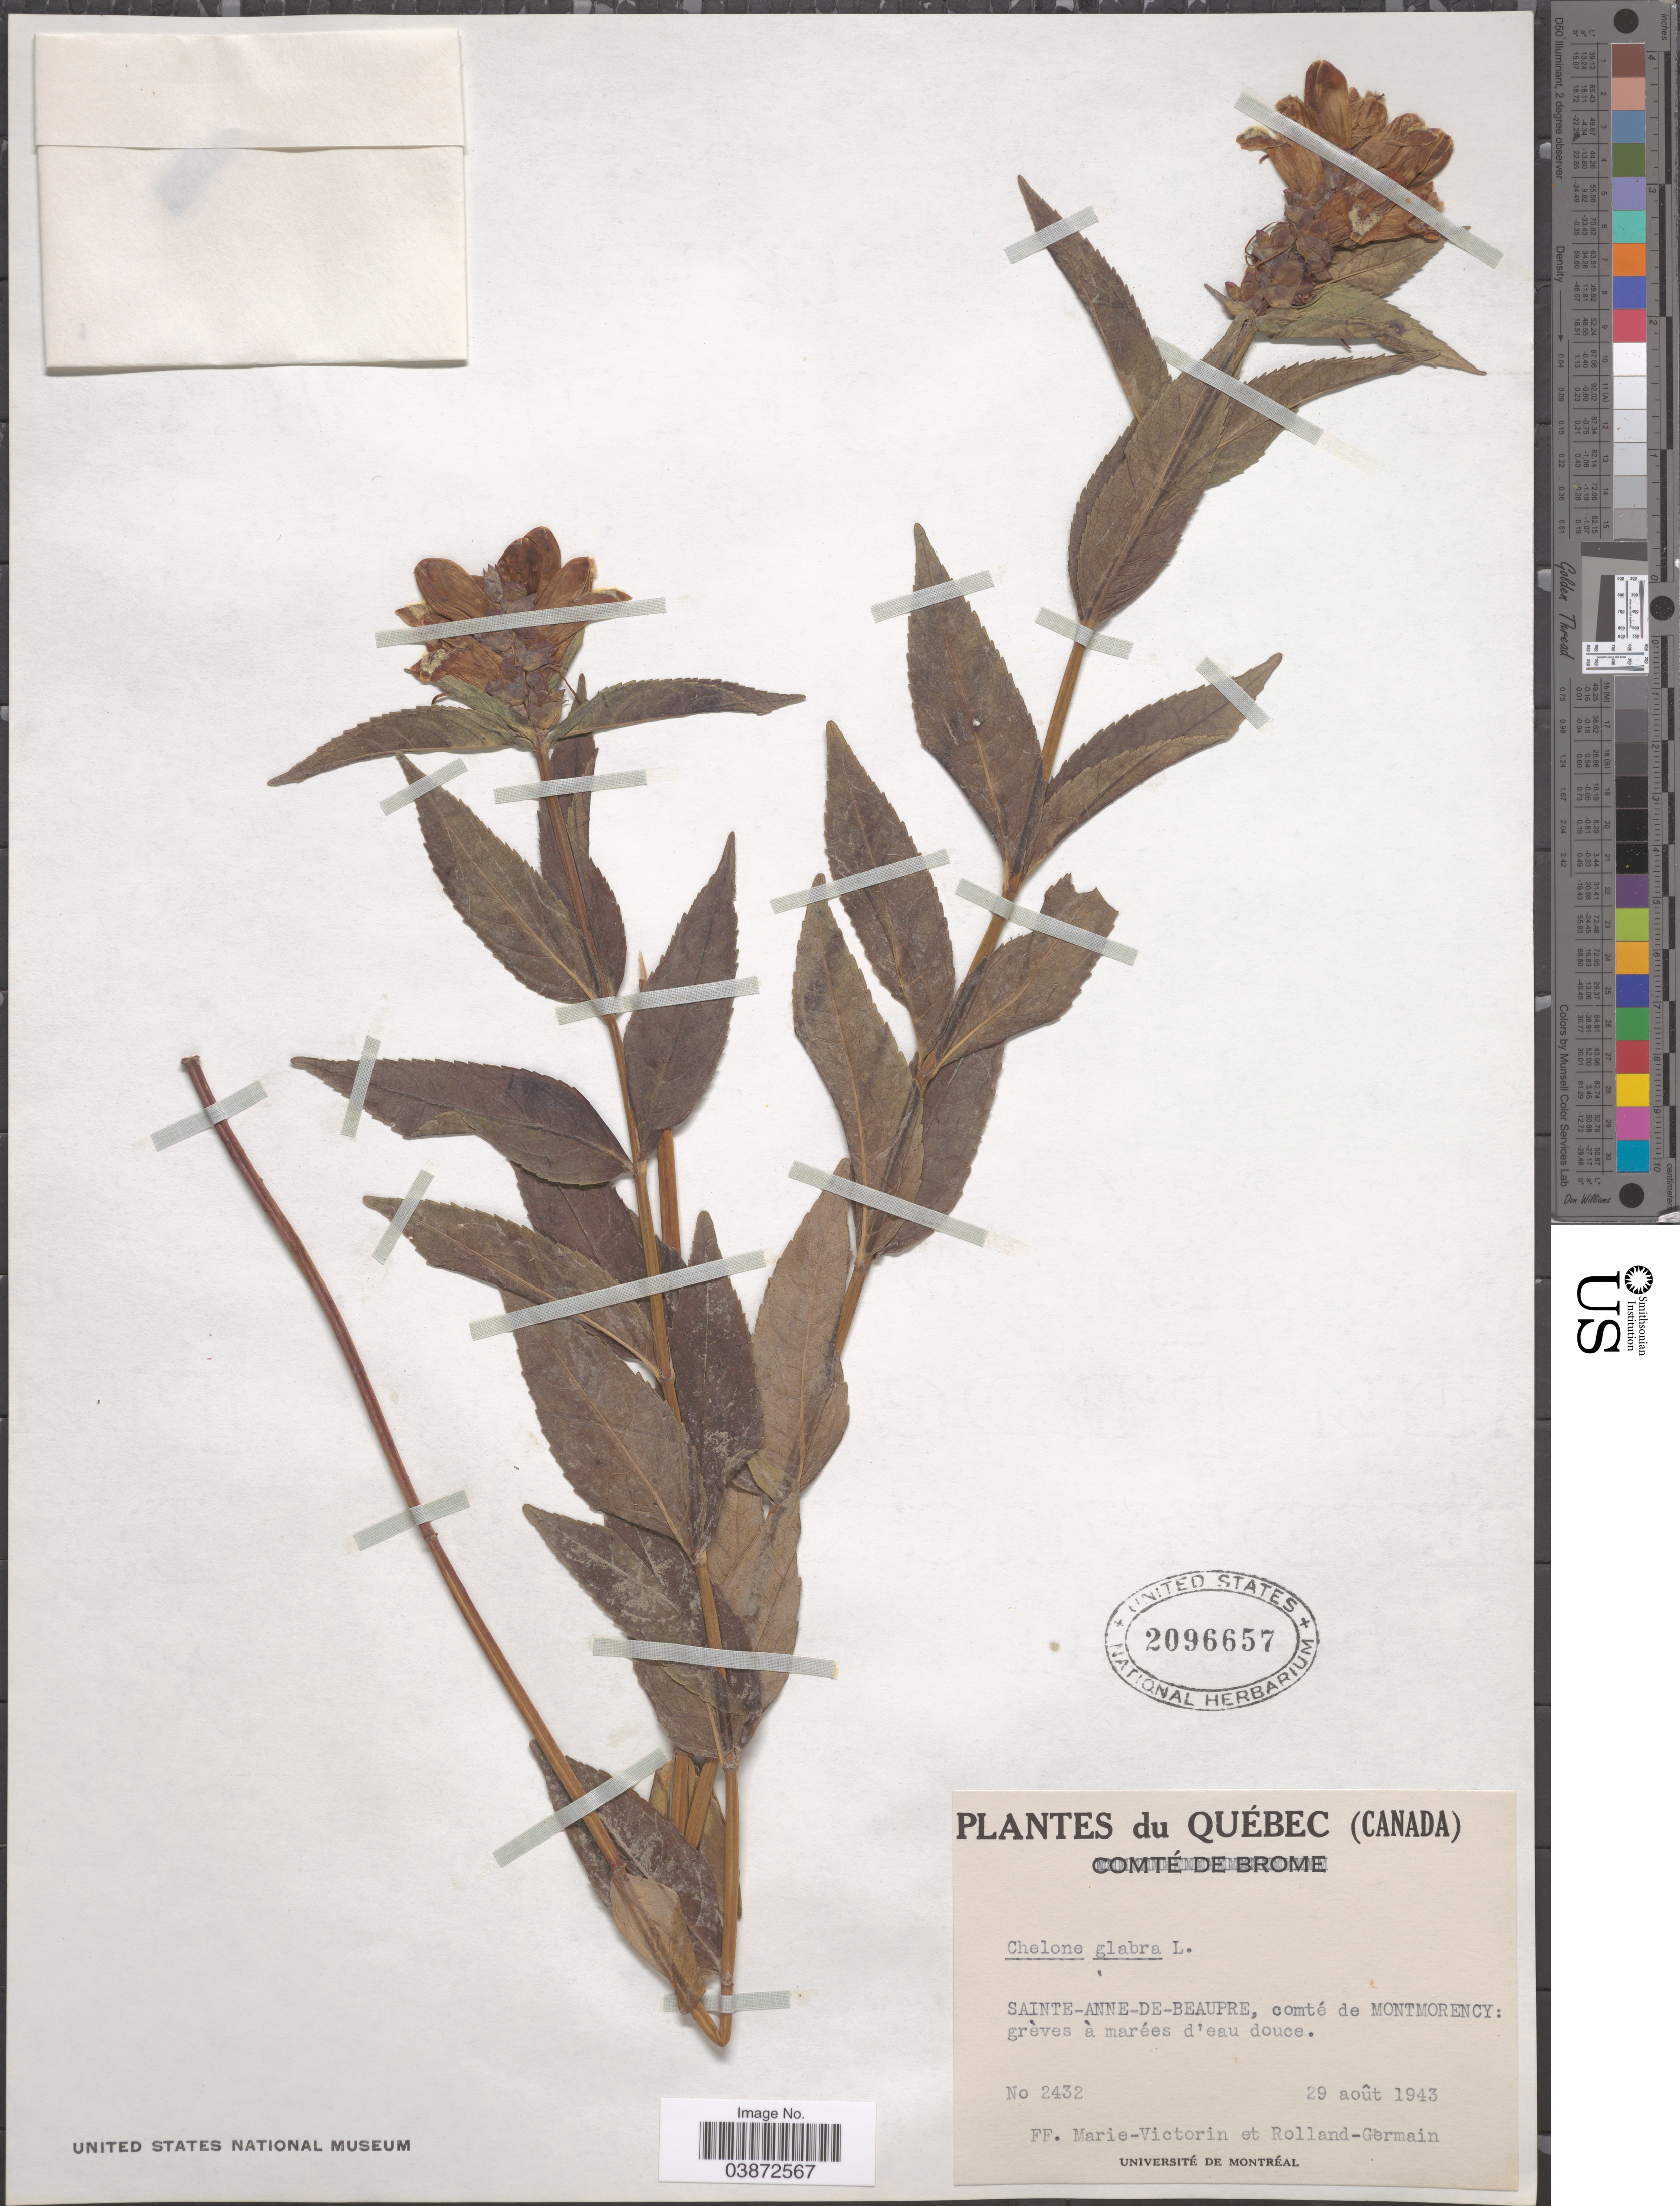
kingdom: Plantae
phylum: Tracheophyta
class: Magnoliopsida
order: Lamiales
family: Plantaginaceae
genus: Chelone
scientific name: Chelone glabra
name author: L.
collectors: F. Marie-Victorin & Rolland-Germain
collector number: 2432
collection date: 1943-08-29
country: Canada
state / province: Quebec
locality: Comté de Brome. Sainte-Anne-De-Beaupre, comté de Montmorency: grèves à marées d'eau douce.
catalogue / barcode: US 2096657